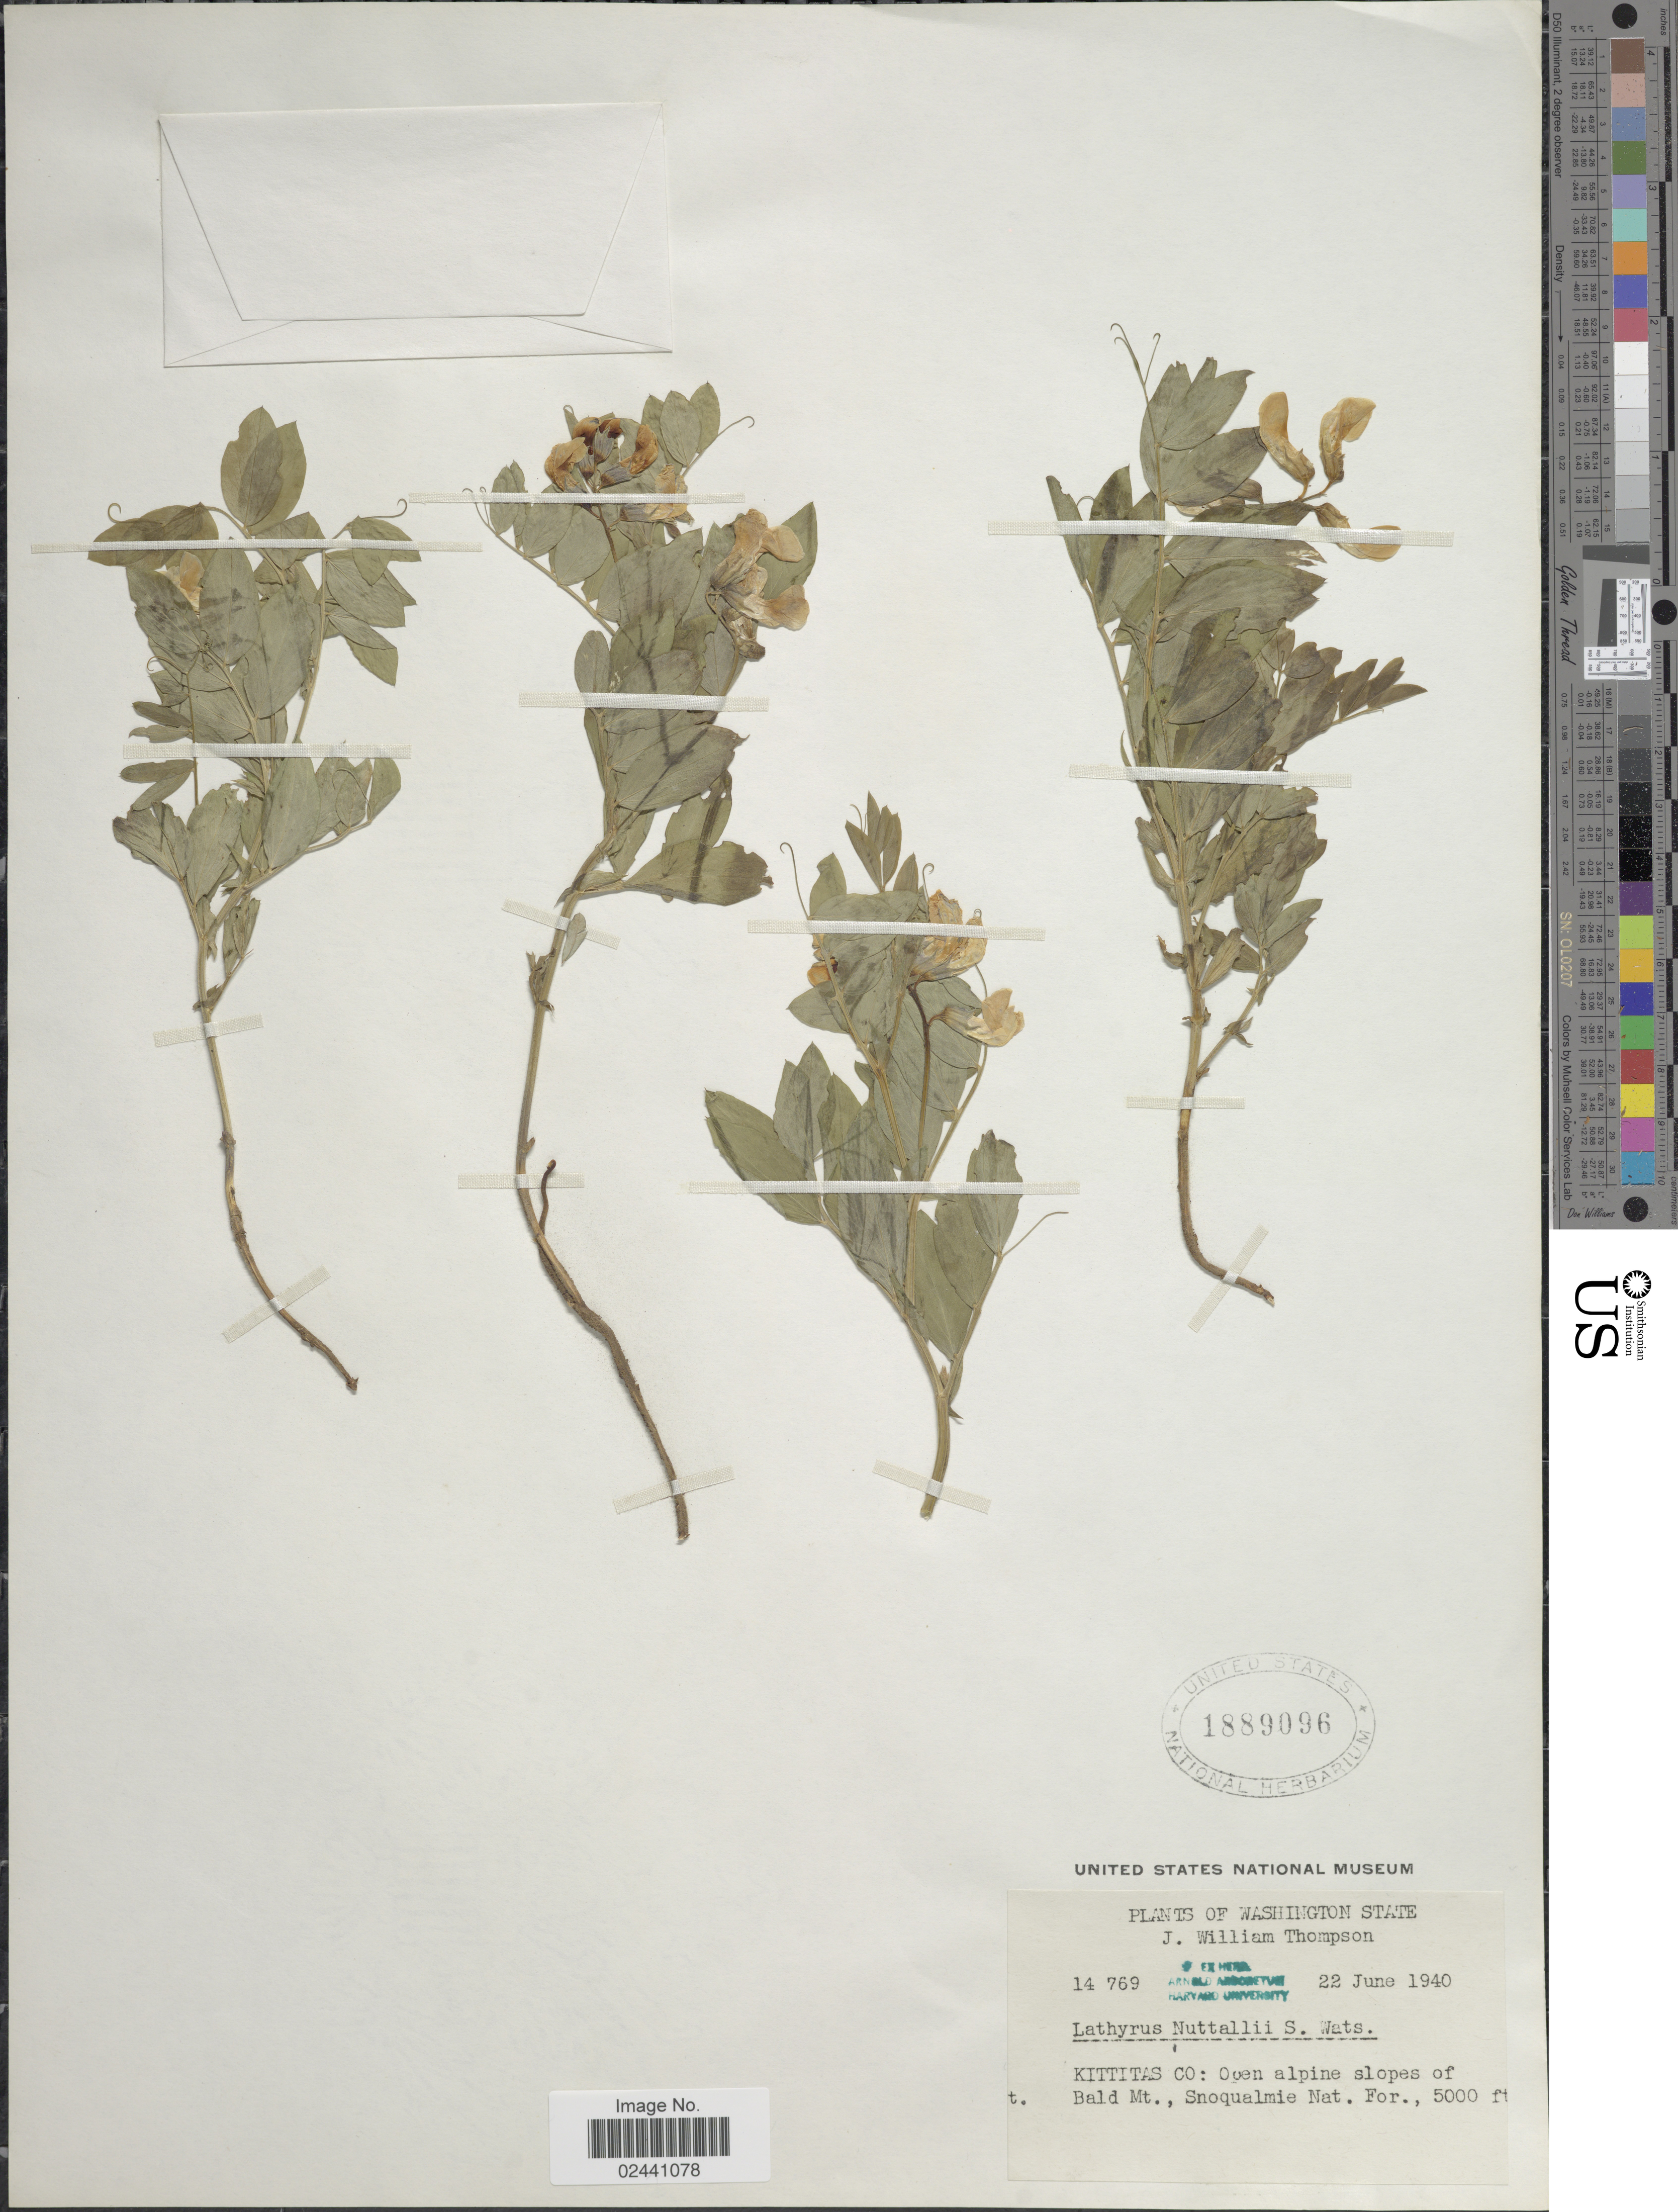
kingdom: Plantae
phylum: Tracheophyta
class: Magnoliopsida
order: Fabales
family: Fabaceae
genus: Lathyrus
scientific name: Lathyrus nuttallii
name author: S. Watson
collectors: J. W. Thompson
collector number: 14769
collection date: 1940-06-22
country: United States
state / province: Washington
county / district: Kittitas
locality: Kittitas Co: Open alpine slopes of Bald Mt., Snoqualmie Nat. For.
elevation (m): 1524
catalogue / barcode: US 1889096